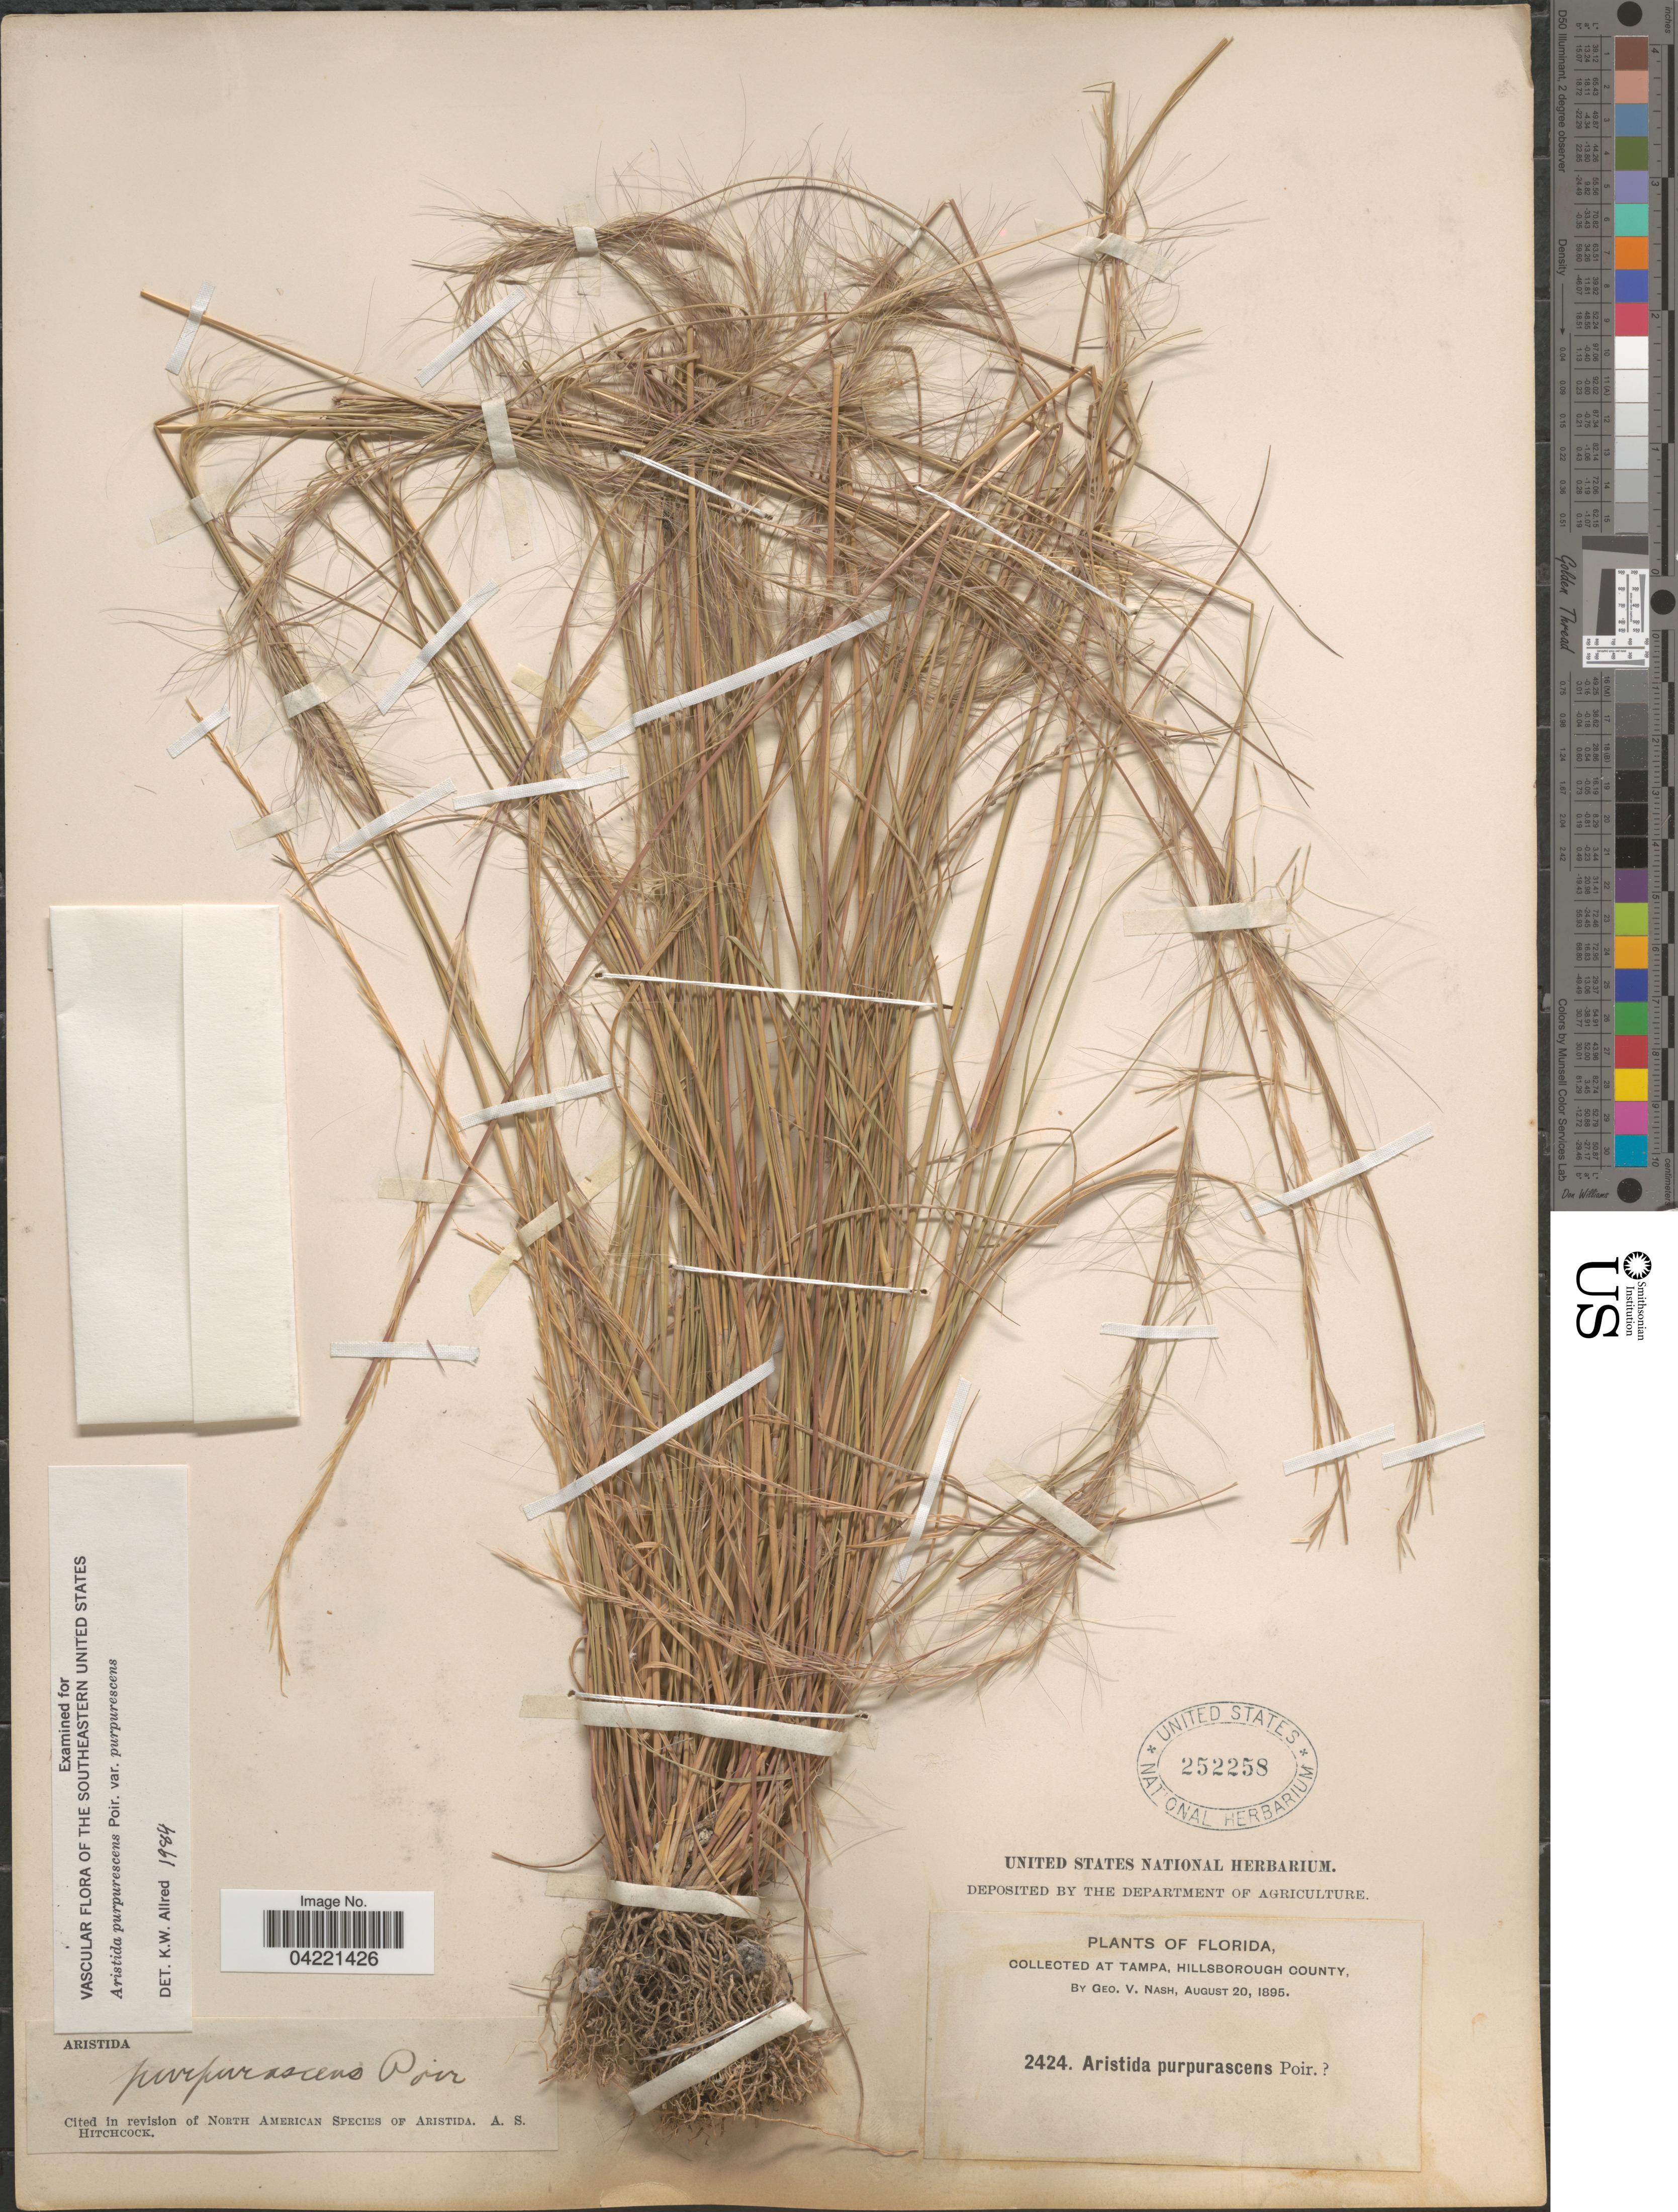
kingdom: Plantae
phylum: Tracheophyta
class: Liliopsida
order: Poales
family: Poaceae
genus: Aristida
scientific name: Aristida purpurascens var. purpurescens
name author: Poir.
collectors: G. V. Nash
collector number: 2424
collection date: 1895-08-20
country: United States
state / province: Florida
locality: At Tampa, Hillsborough County.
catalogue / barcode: US 252258